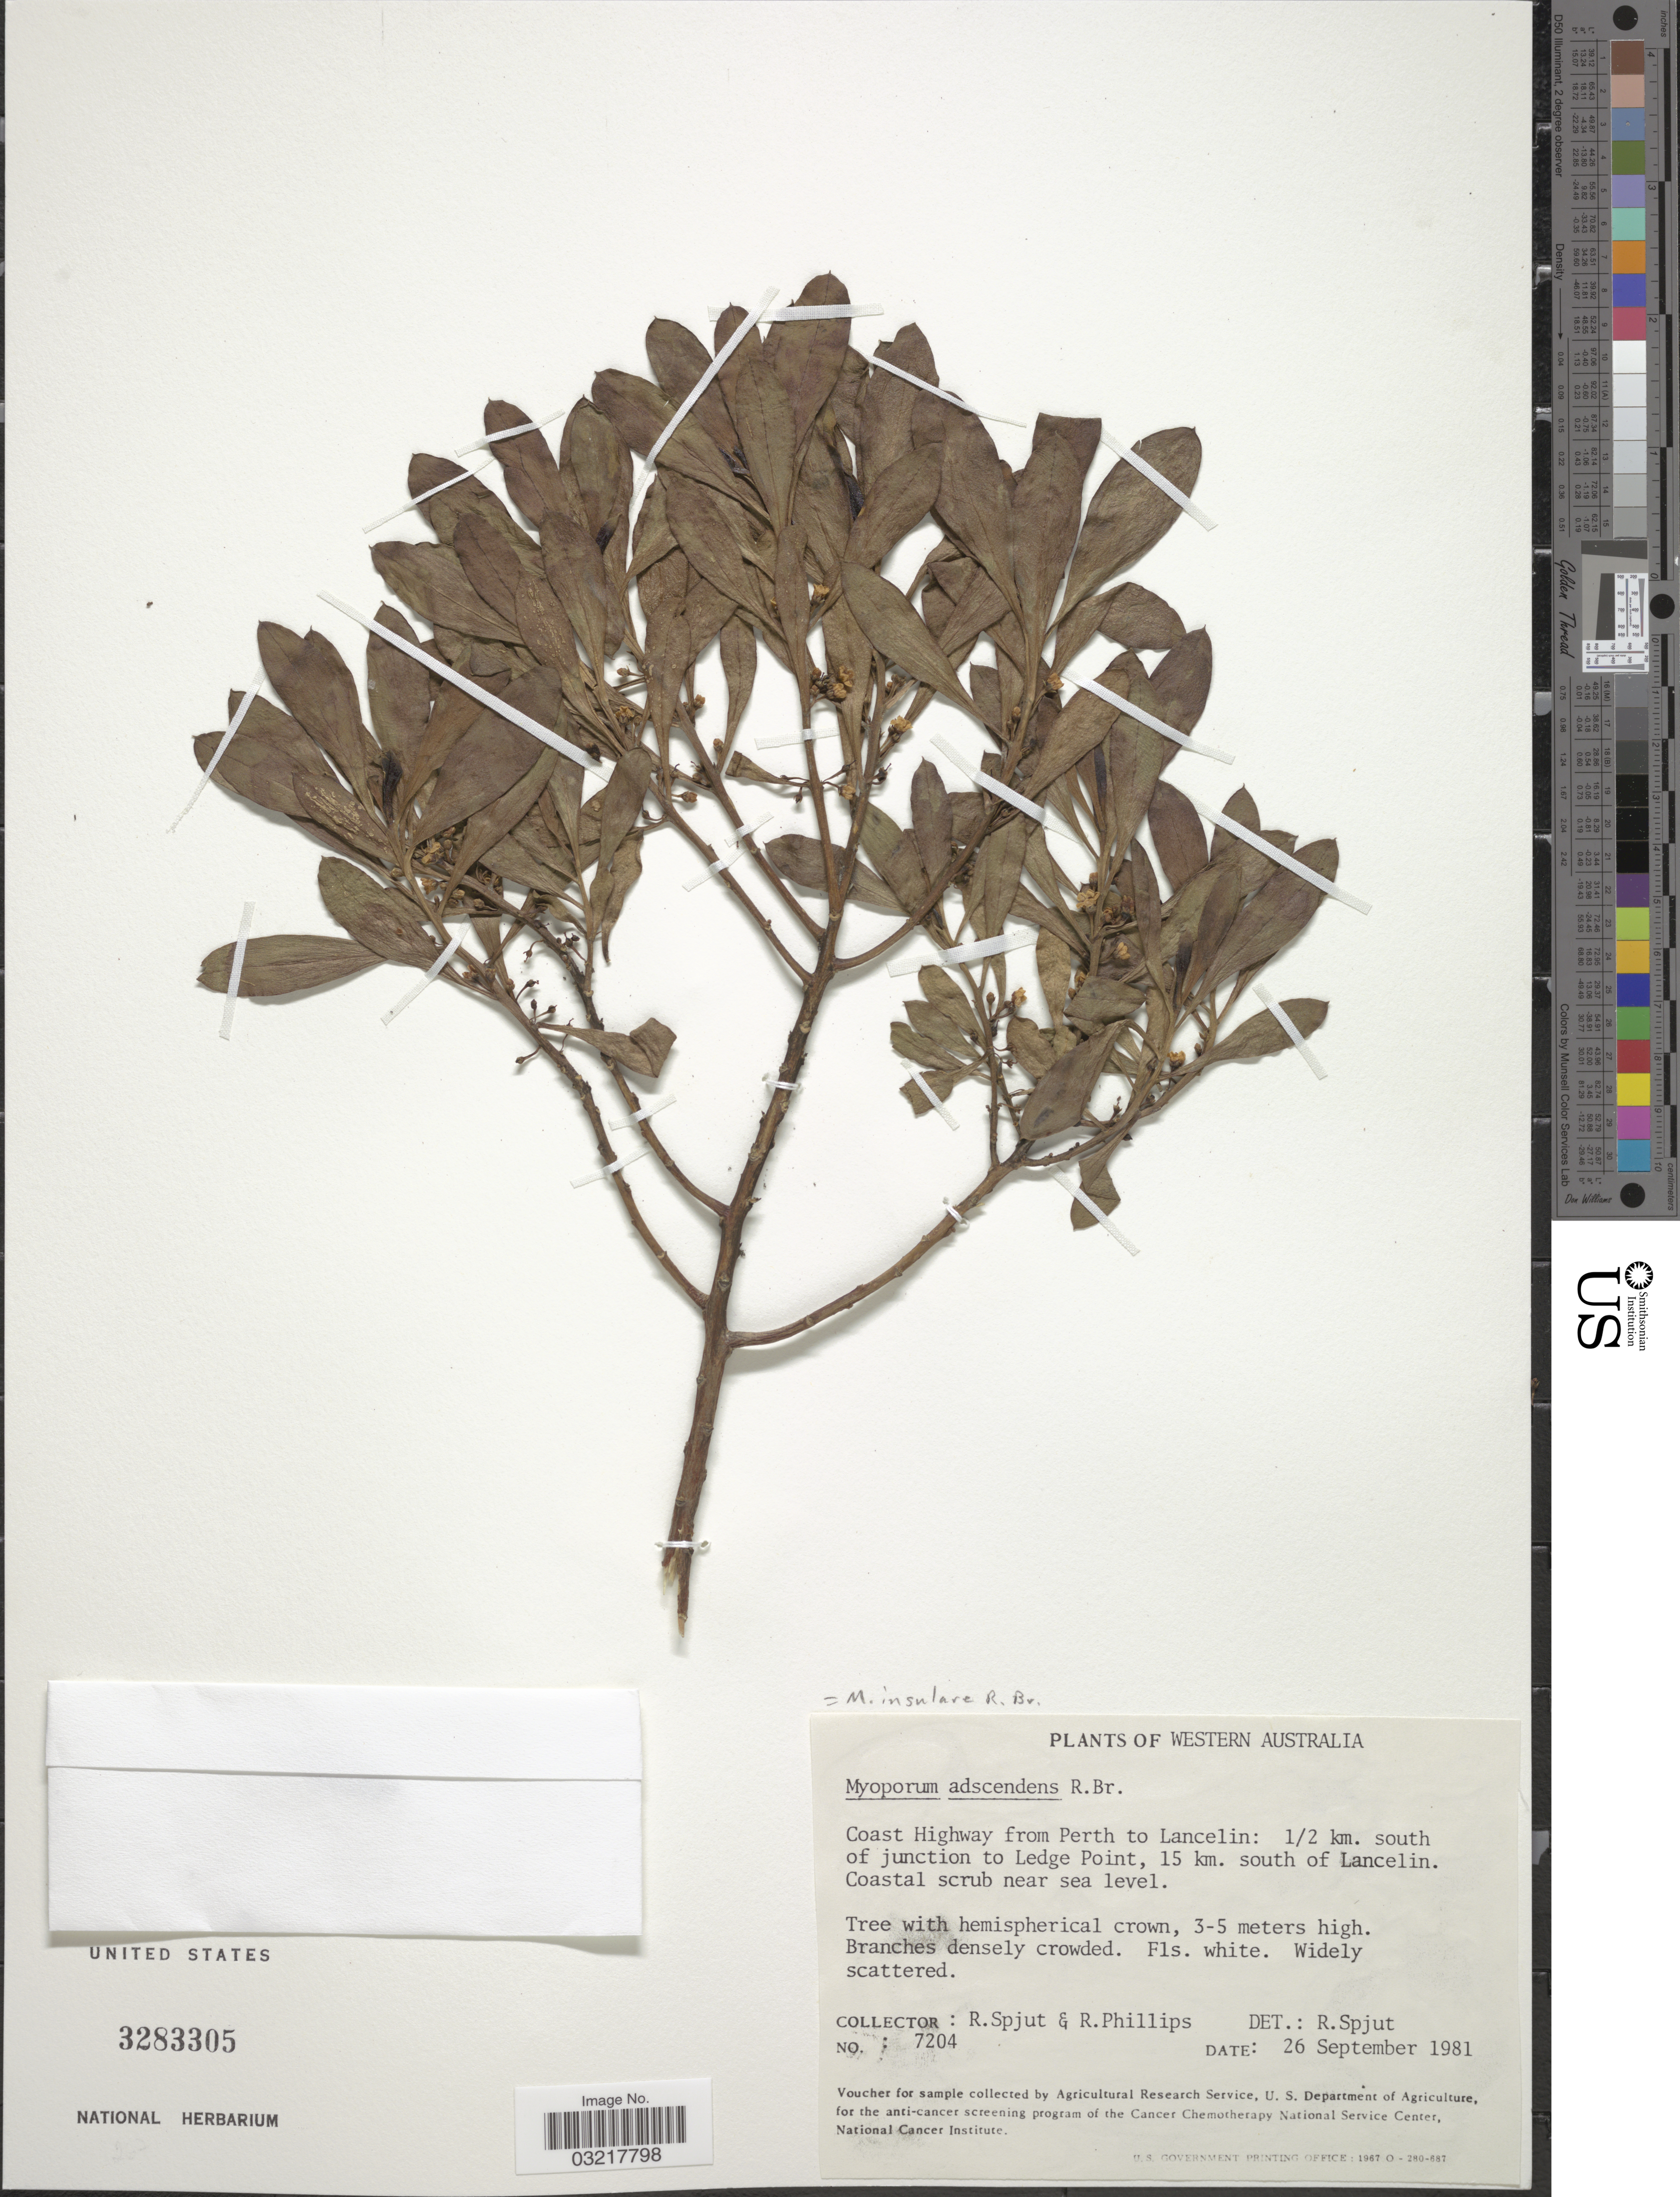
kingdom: Plantae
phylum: Tracheophyta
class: Magnoliopsida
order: Lamiales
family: Scrophulariaceae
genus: Myoporum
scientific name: Myoporum insulare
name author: R. Br.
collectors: R. Spjut & R. Phillips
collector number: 7204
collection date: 1981-09-26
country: Australia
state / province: Western Australia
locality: Coast Highway from Perth to Lancelin: 1/2 km. south of junction to Ledge Point, 15 km. south of Lancelin.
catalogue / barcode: US 3283305